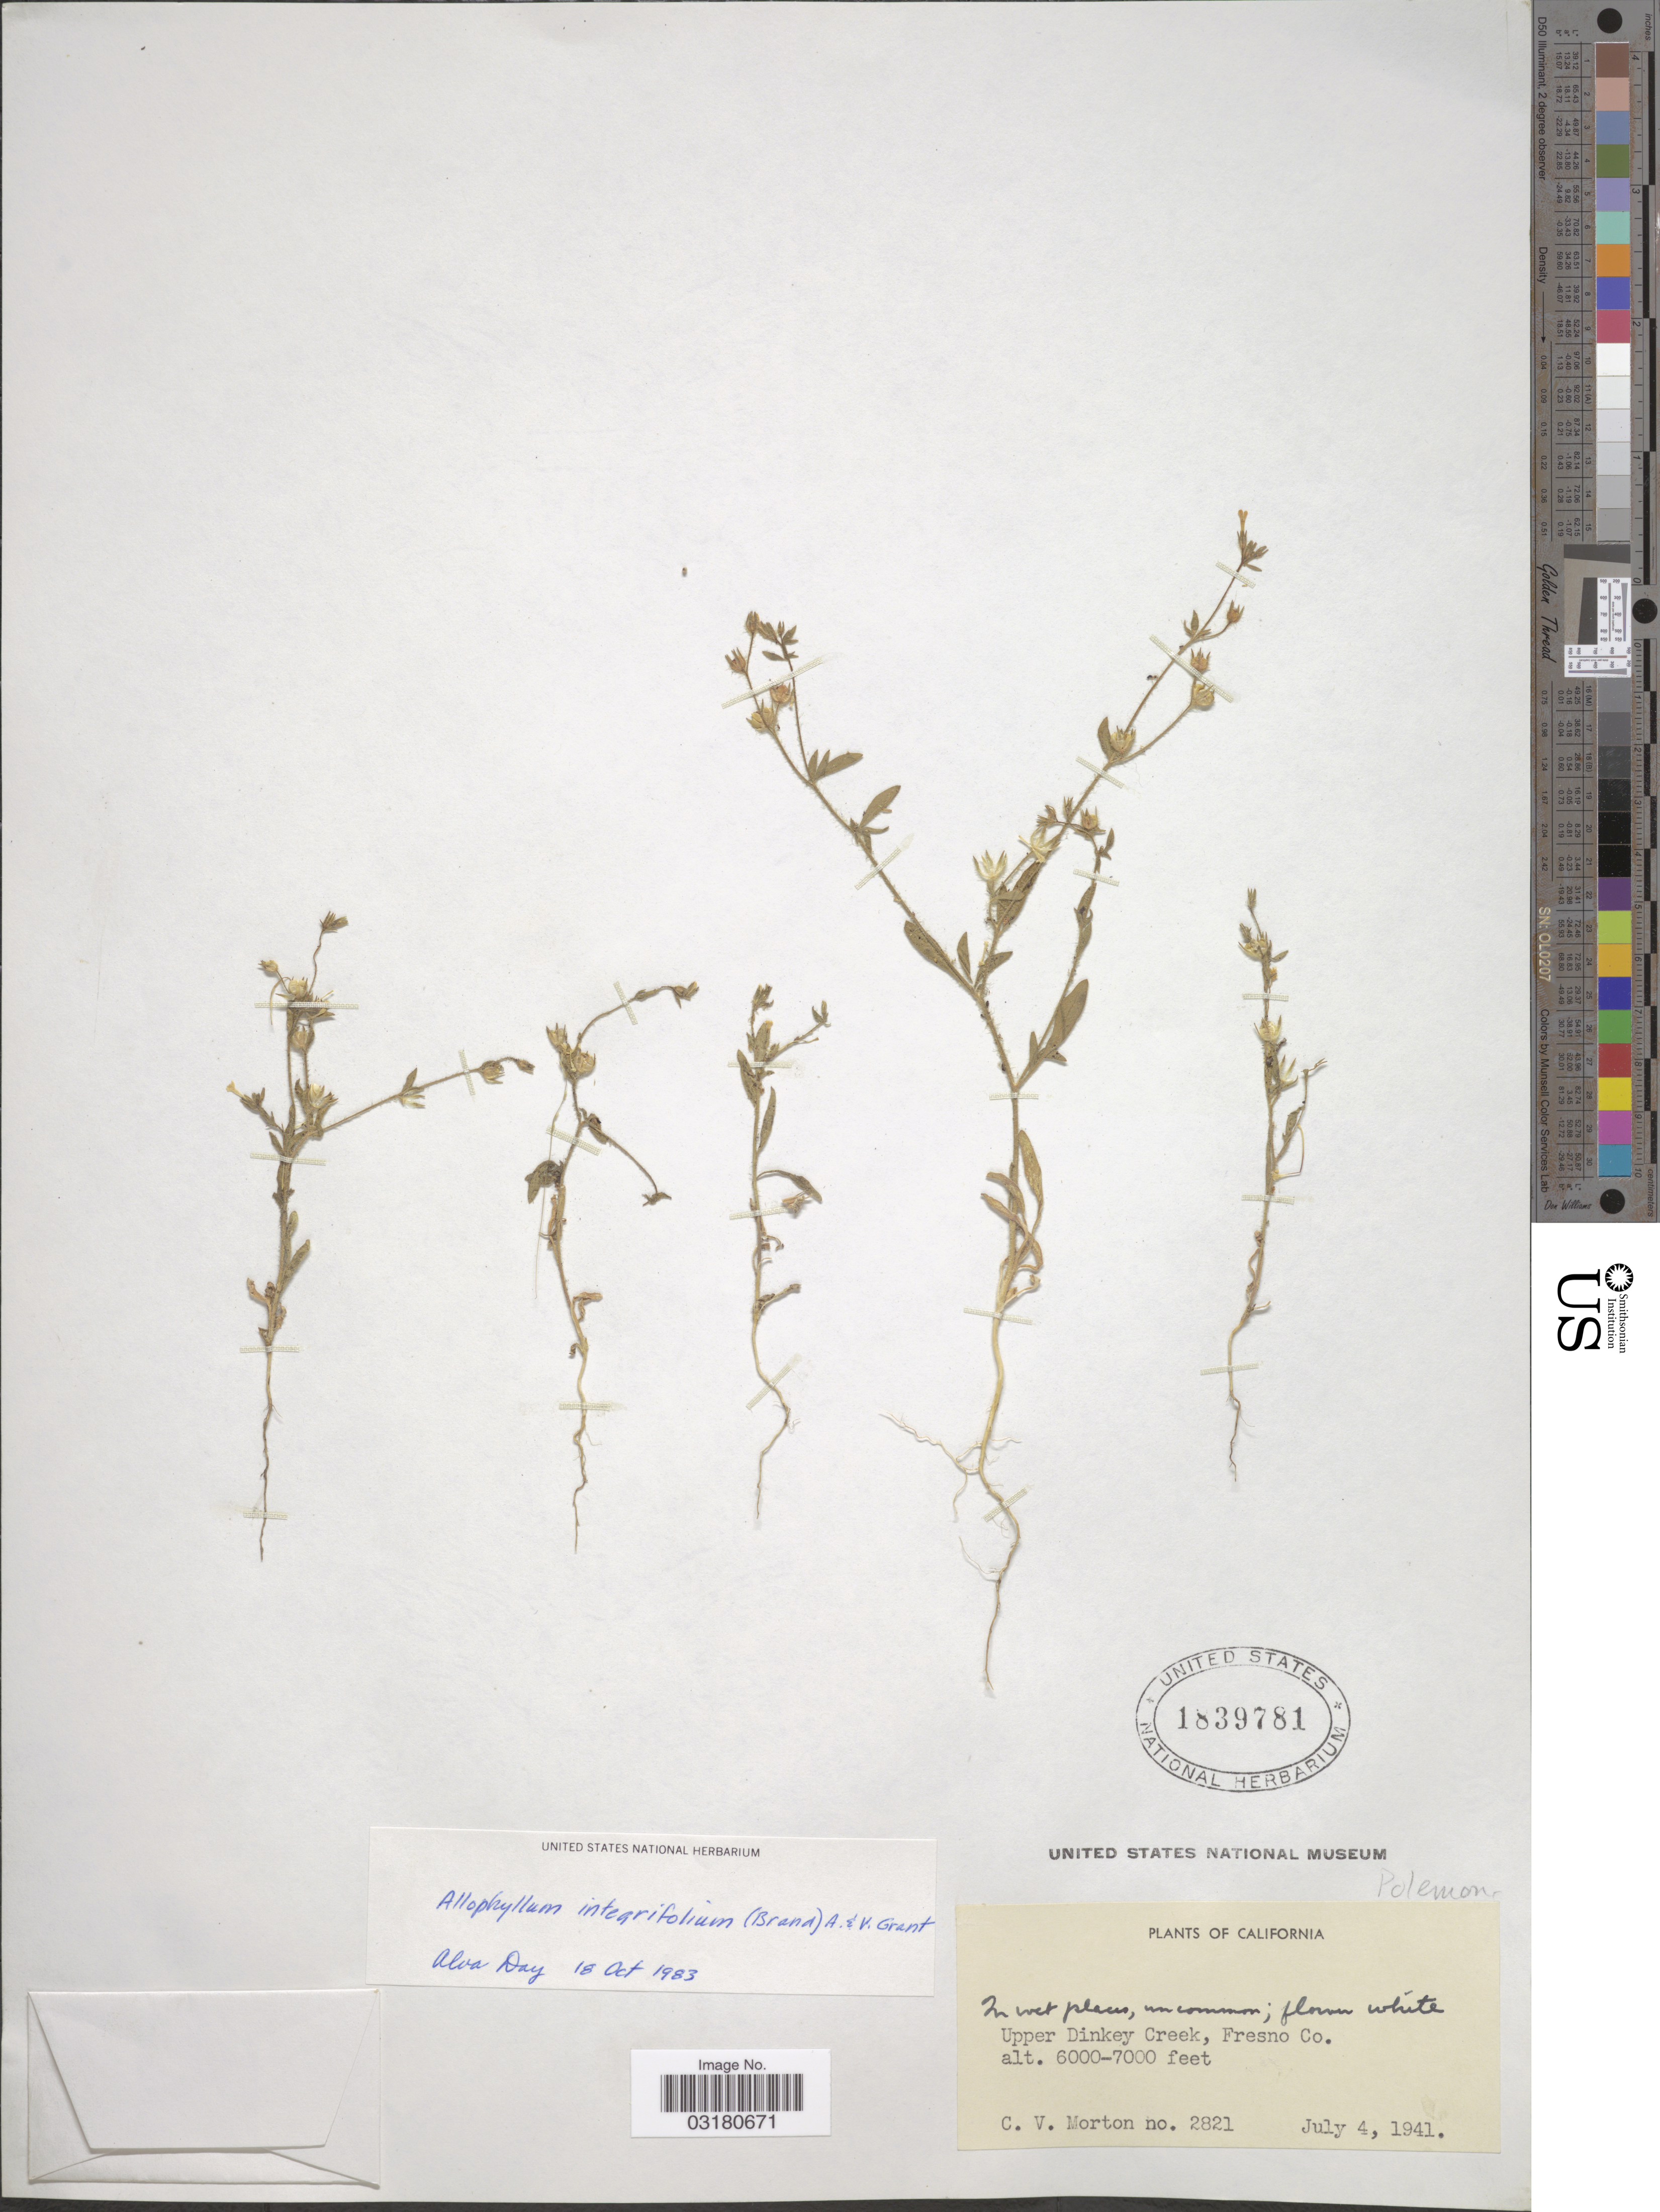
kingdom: Plantae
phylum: Tracheophyta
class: Magnoliopsida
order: Ericales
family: Polemoniaceae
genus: Allophyllum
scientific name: Allophyllum integrifolium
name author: (Brand) A.D. Grant & V.E. Grant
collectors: C. V. Morton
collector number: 2821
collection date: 1941-07-04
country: United States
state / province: California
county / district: Fresno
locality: Upper Dinkey Creek, Fresno Co.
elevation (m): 1829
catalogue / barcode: US 1839781